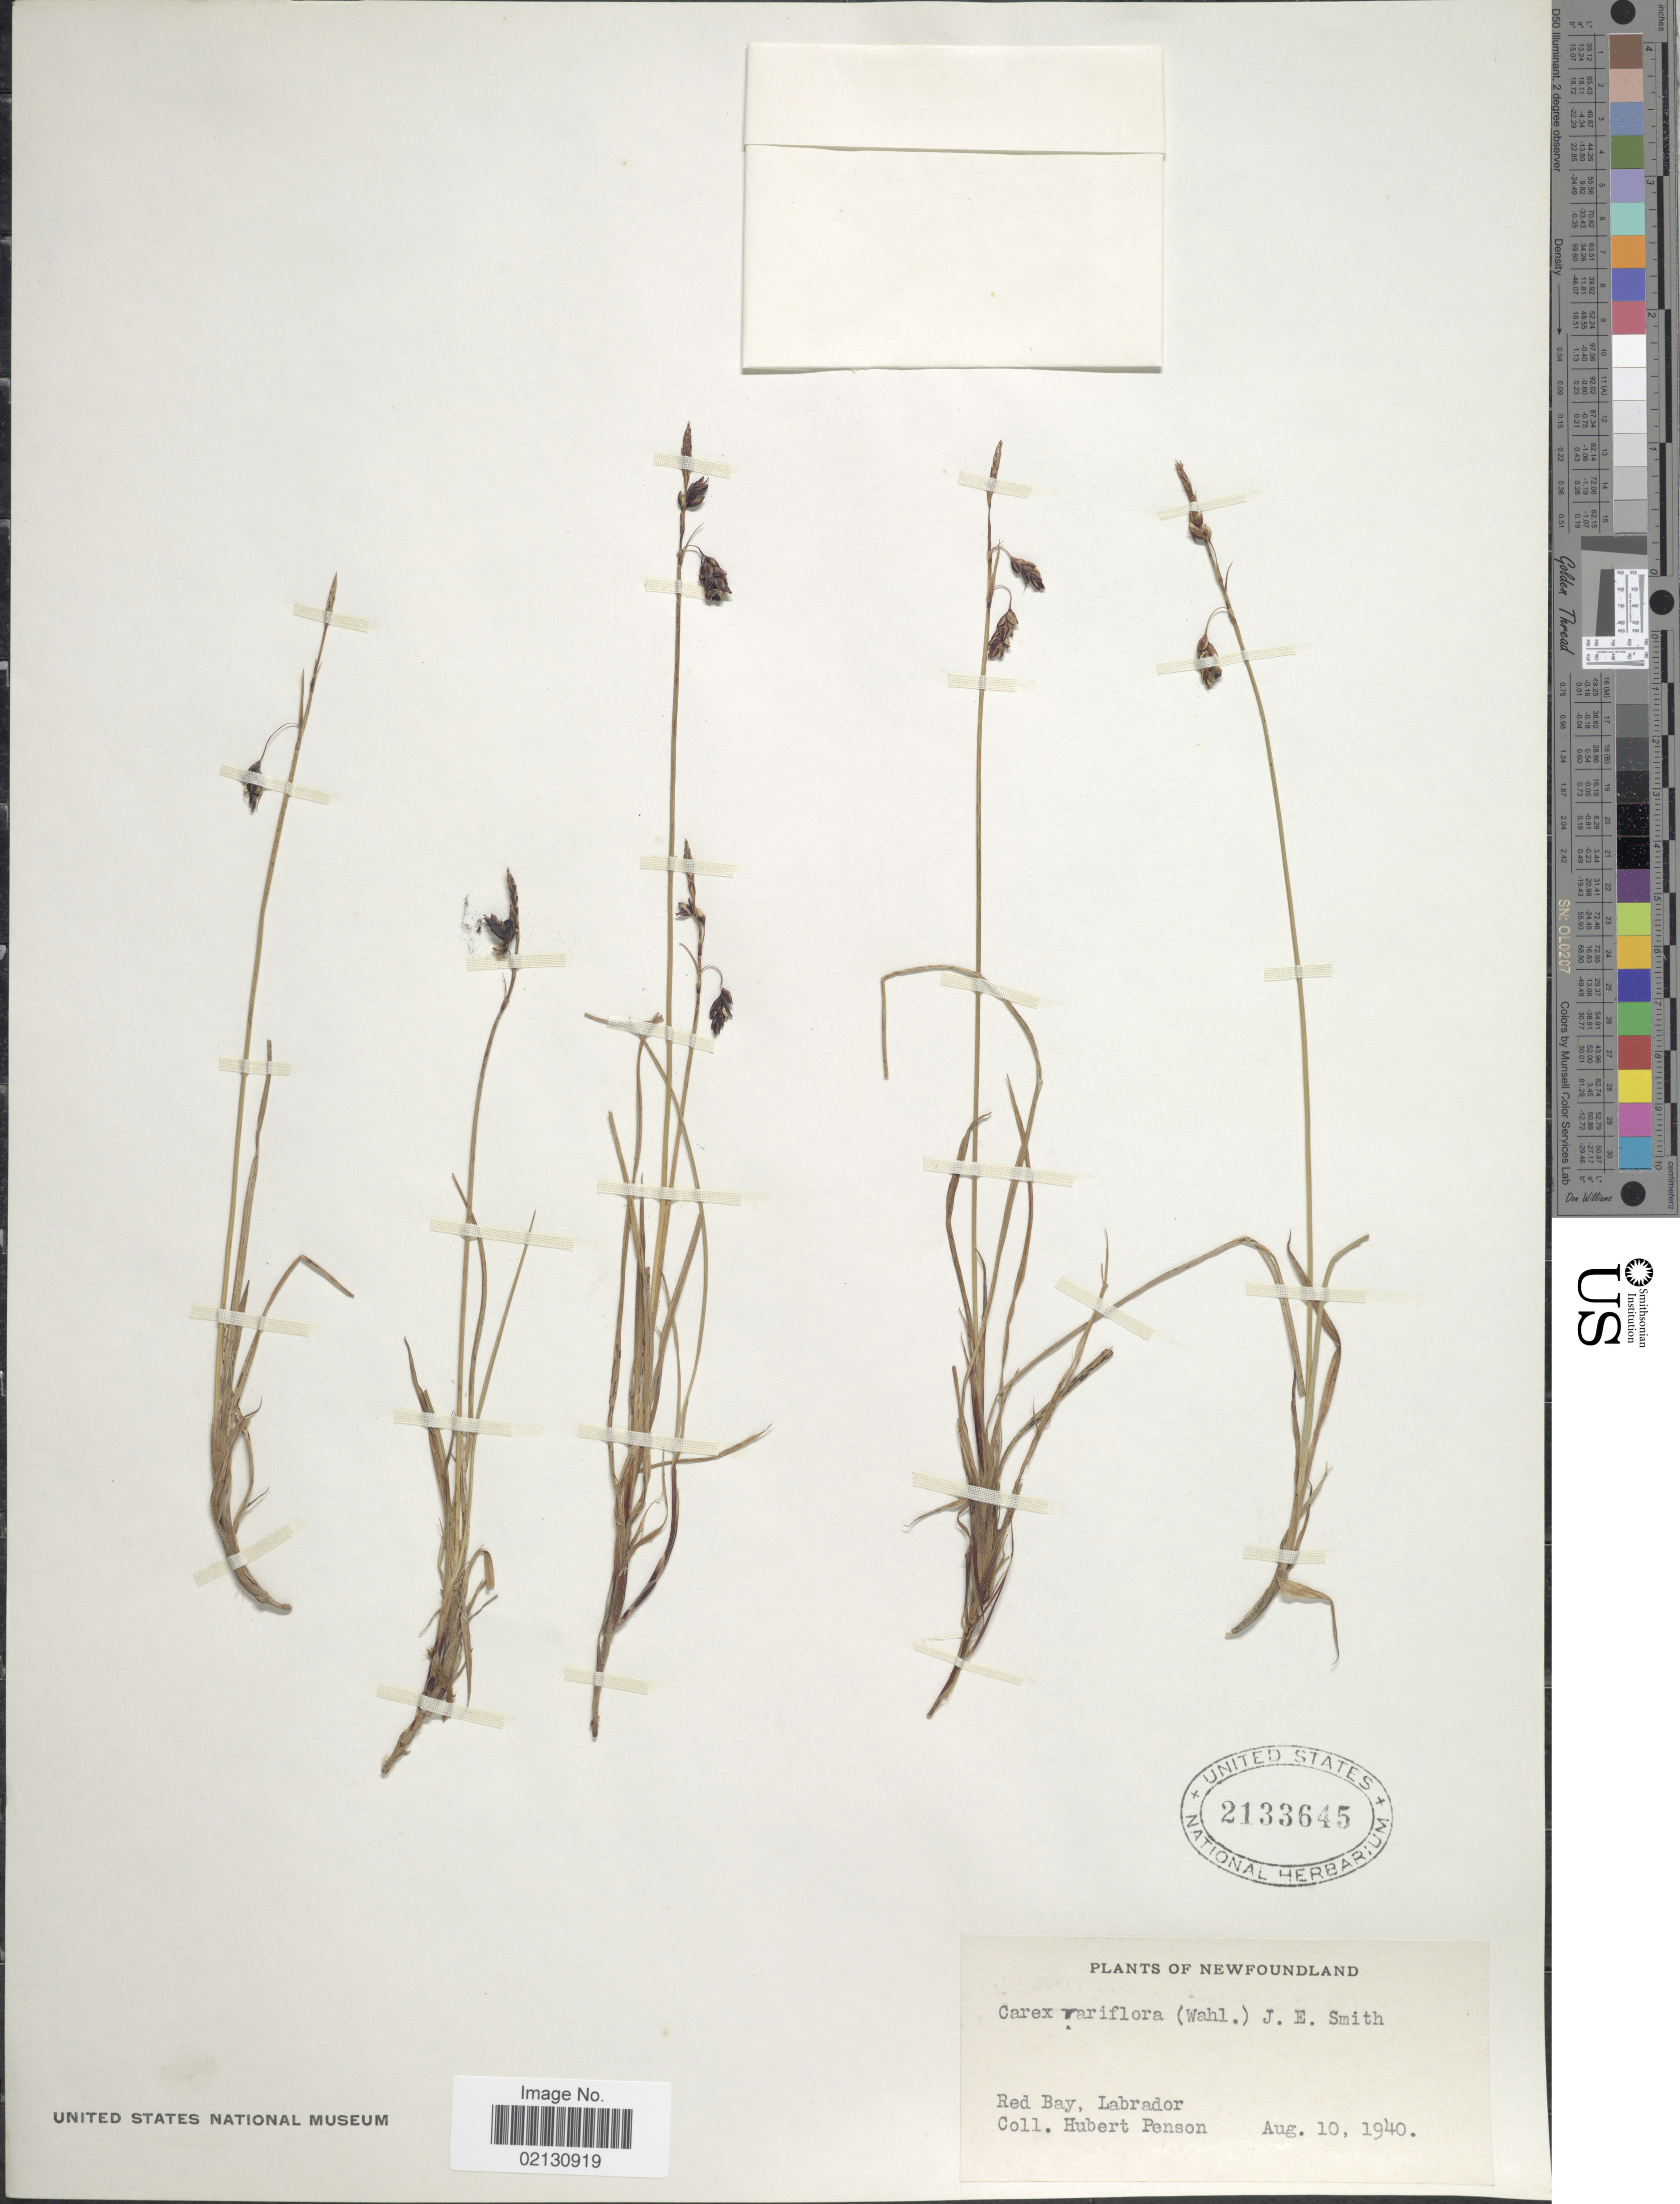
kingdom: Plantae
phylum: Tracheophyta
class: Liliopsida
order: Poales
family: Cyperaceae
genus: Carex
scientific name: Carex rariflora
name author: (Wahlenb.) Sm.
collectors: H. Penson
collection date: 1940-08-10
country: Canada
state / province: Newfoundland and Labrador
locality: Red Bay, Labrador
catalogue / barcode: US 2133645